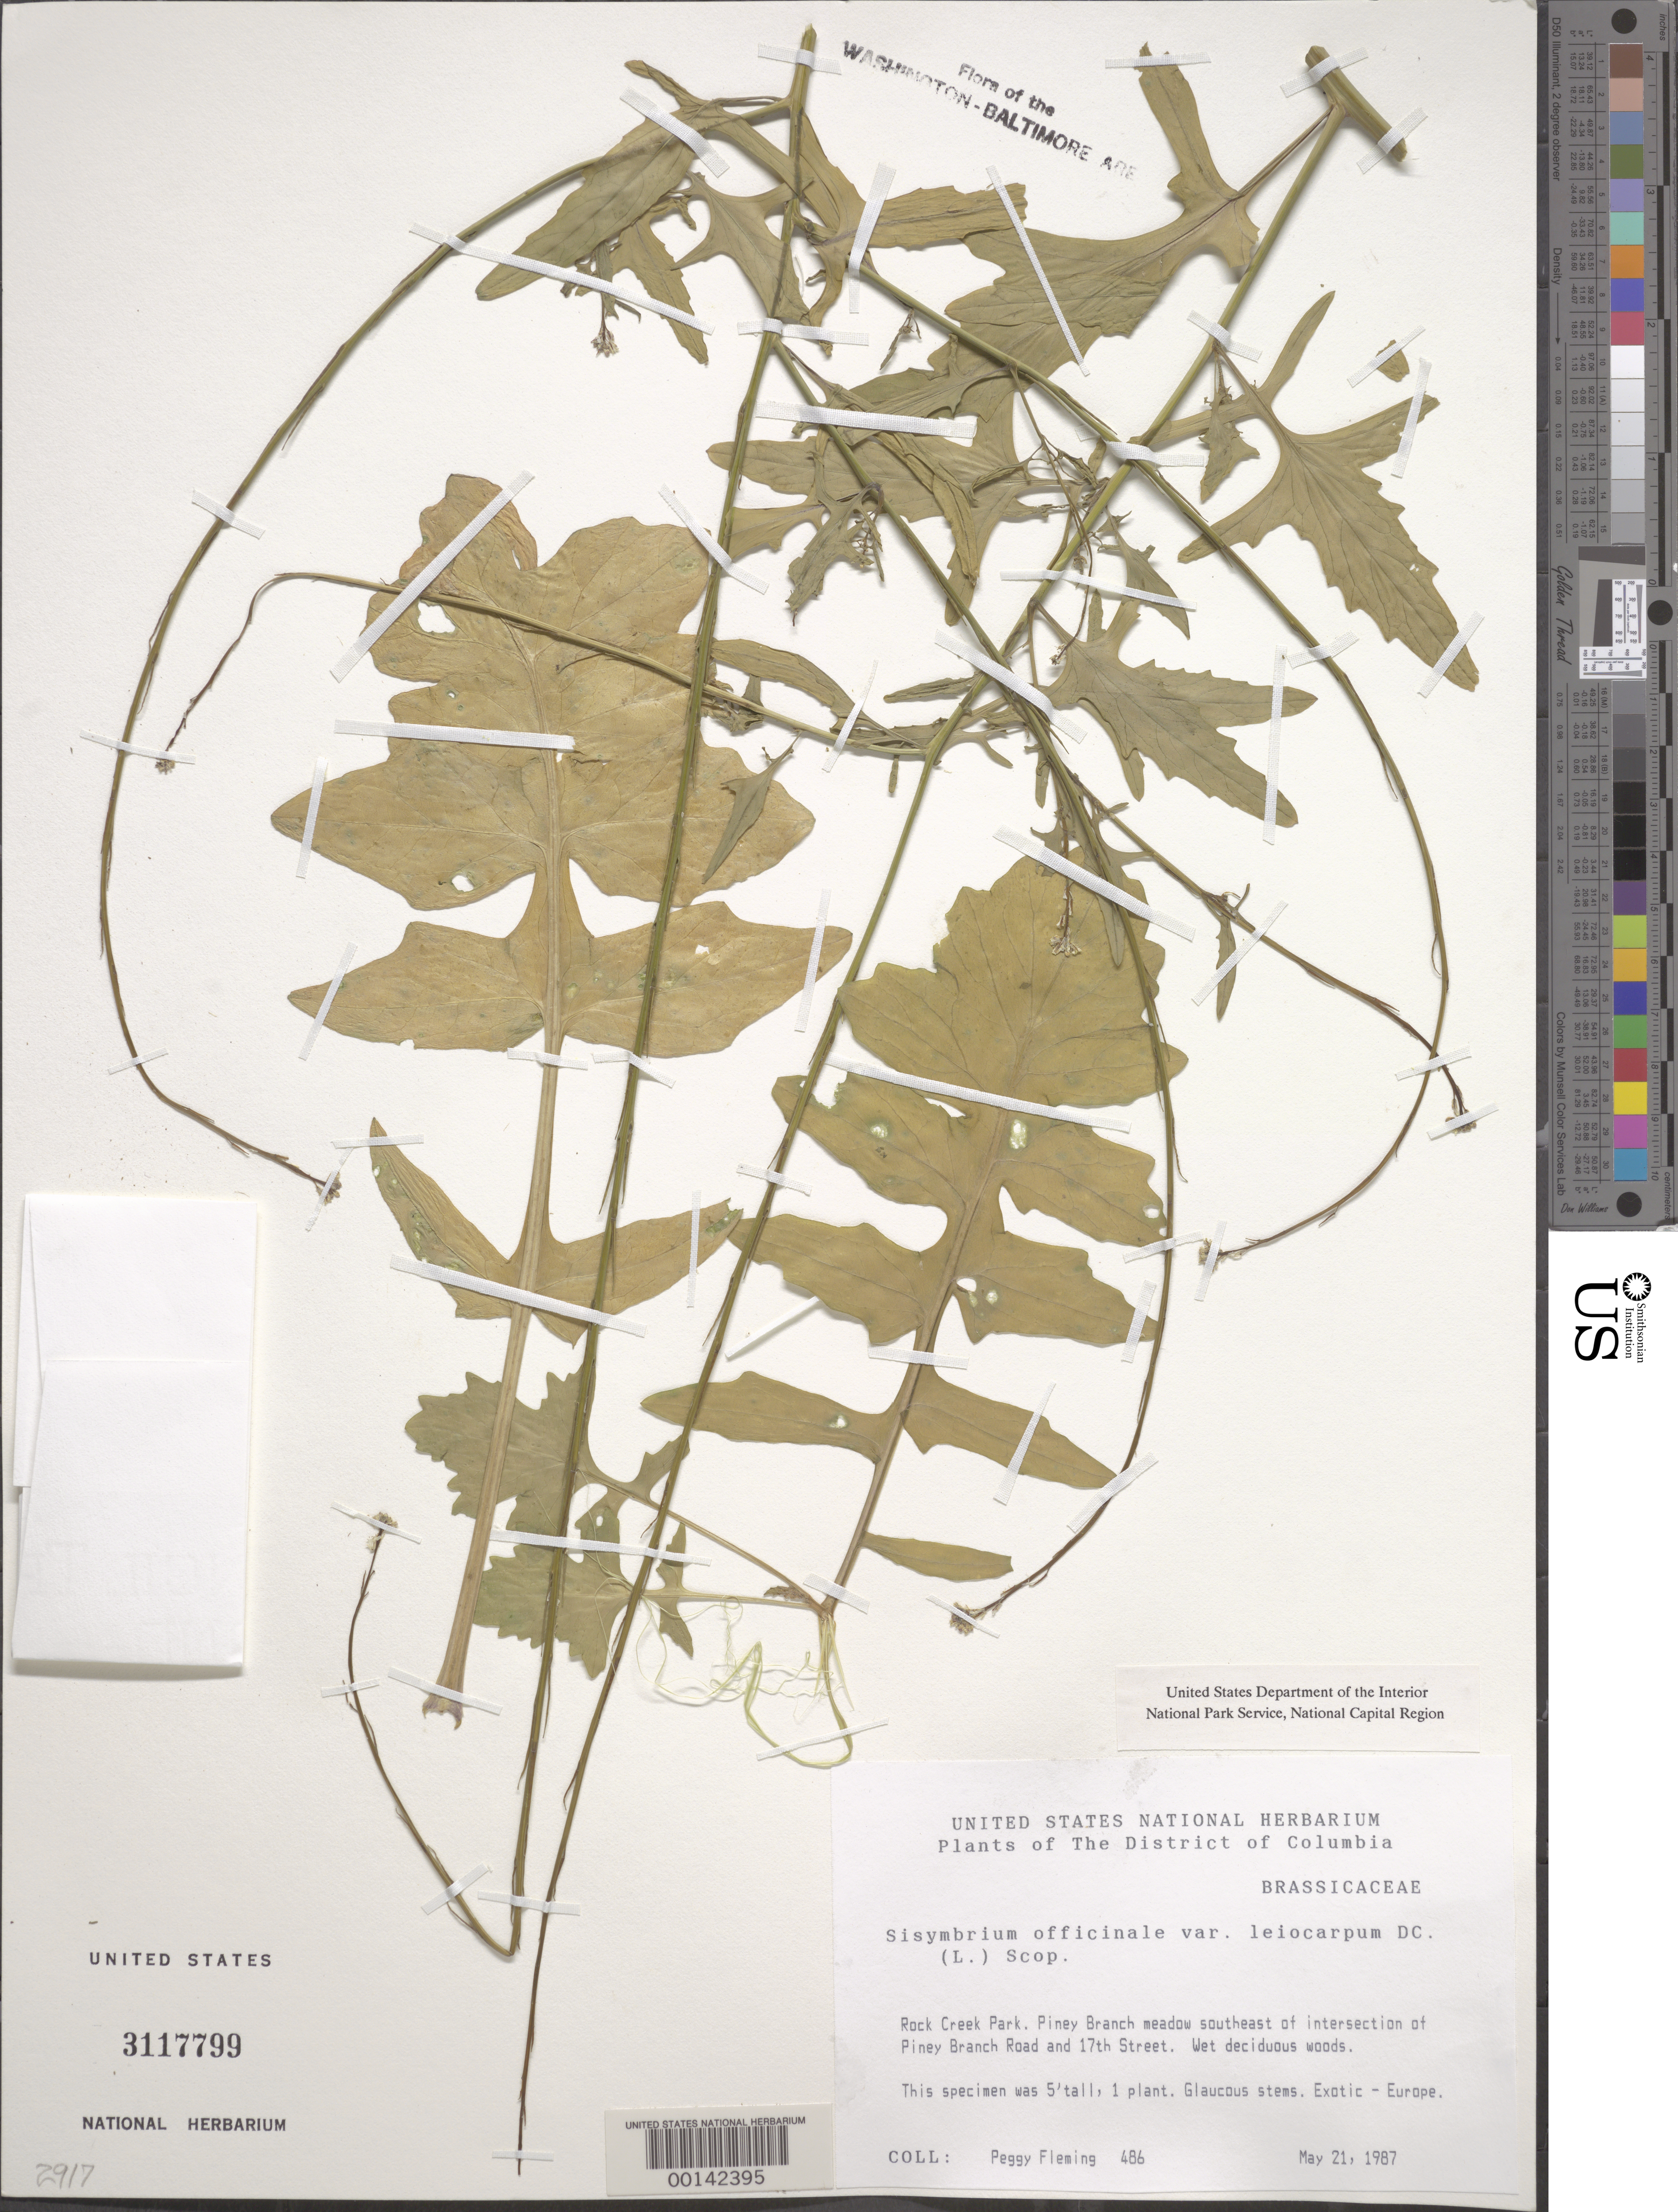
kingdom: Plantae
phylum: Tracheophyta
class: Magnoliopsida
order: Brassicales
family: Brassicaceae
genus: Sisymbrium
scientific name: Sisymbrium officinale var. leiocarpum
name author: DC.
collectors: P. Fleming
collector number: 486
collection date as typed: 21 May 1987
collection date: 1987-05-21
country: United States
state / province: District of Columbia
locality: Rock Creek Park. Piney Branch meadow southeast of intersection of Piney Branch Road and 17th Street. Rock Creek Park & vicinity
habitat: Wet deciduous woods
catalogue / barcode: US 3117799